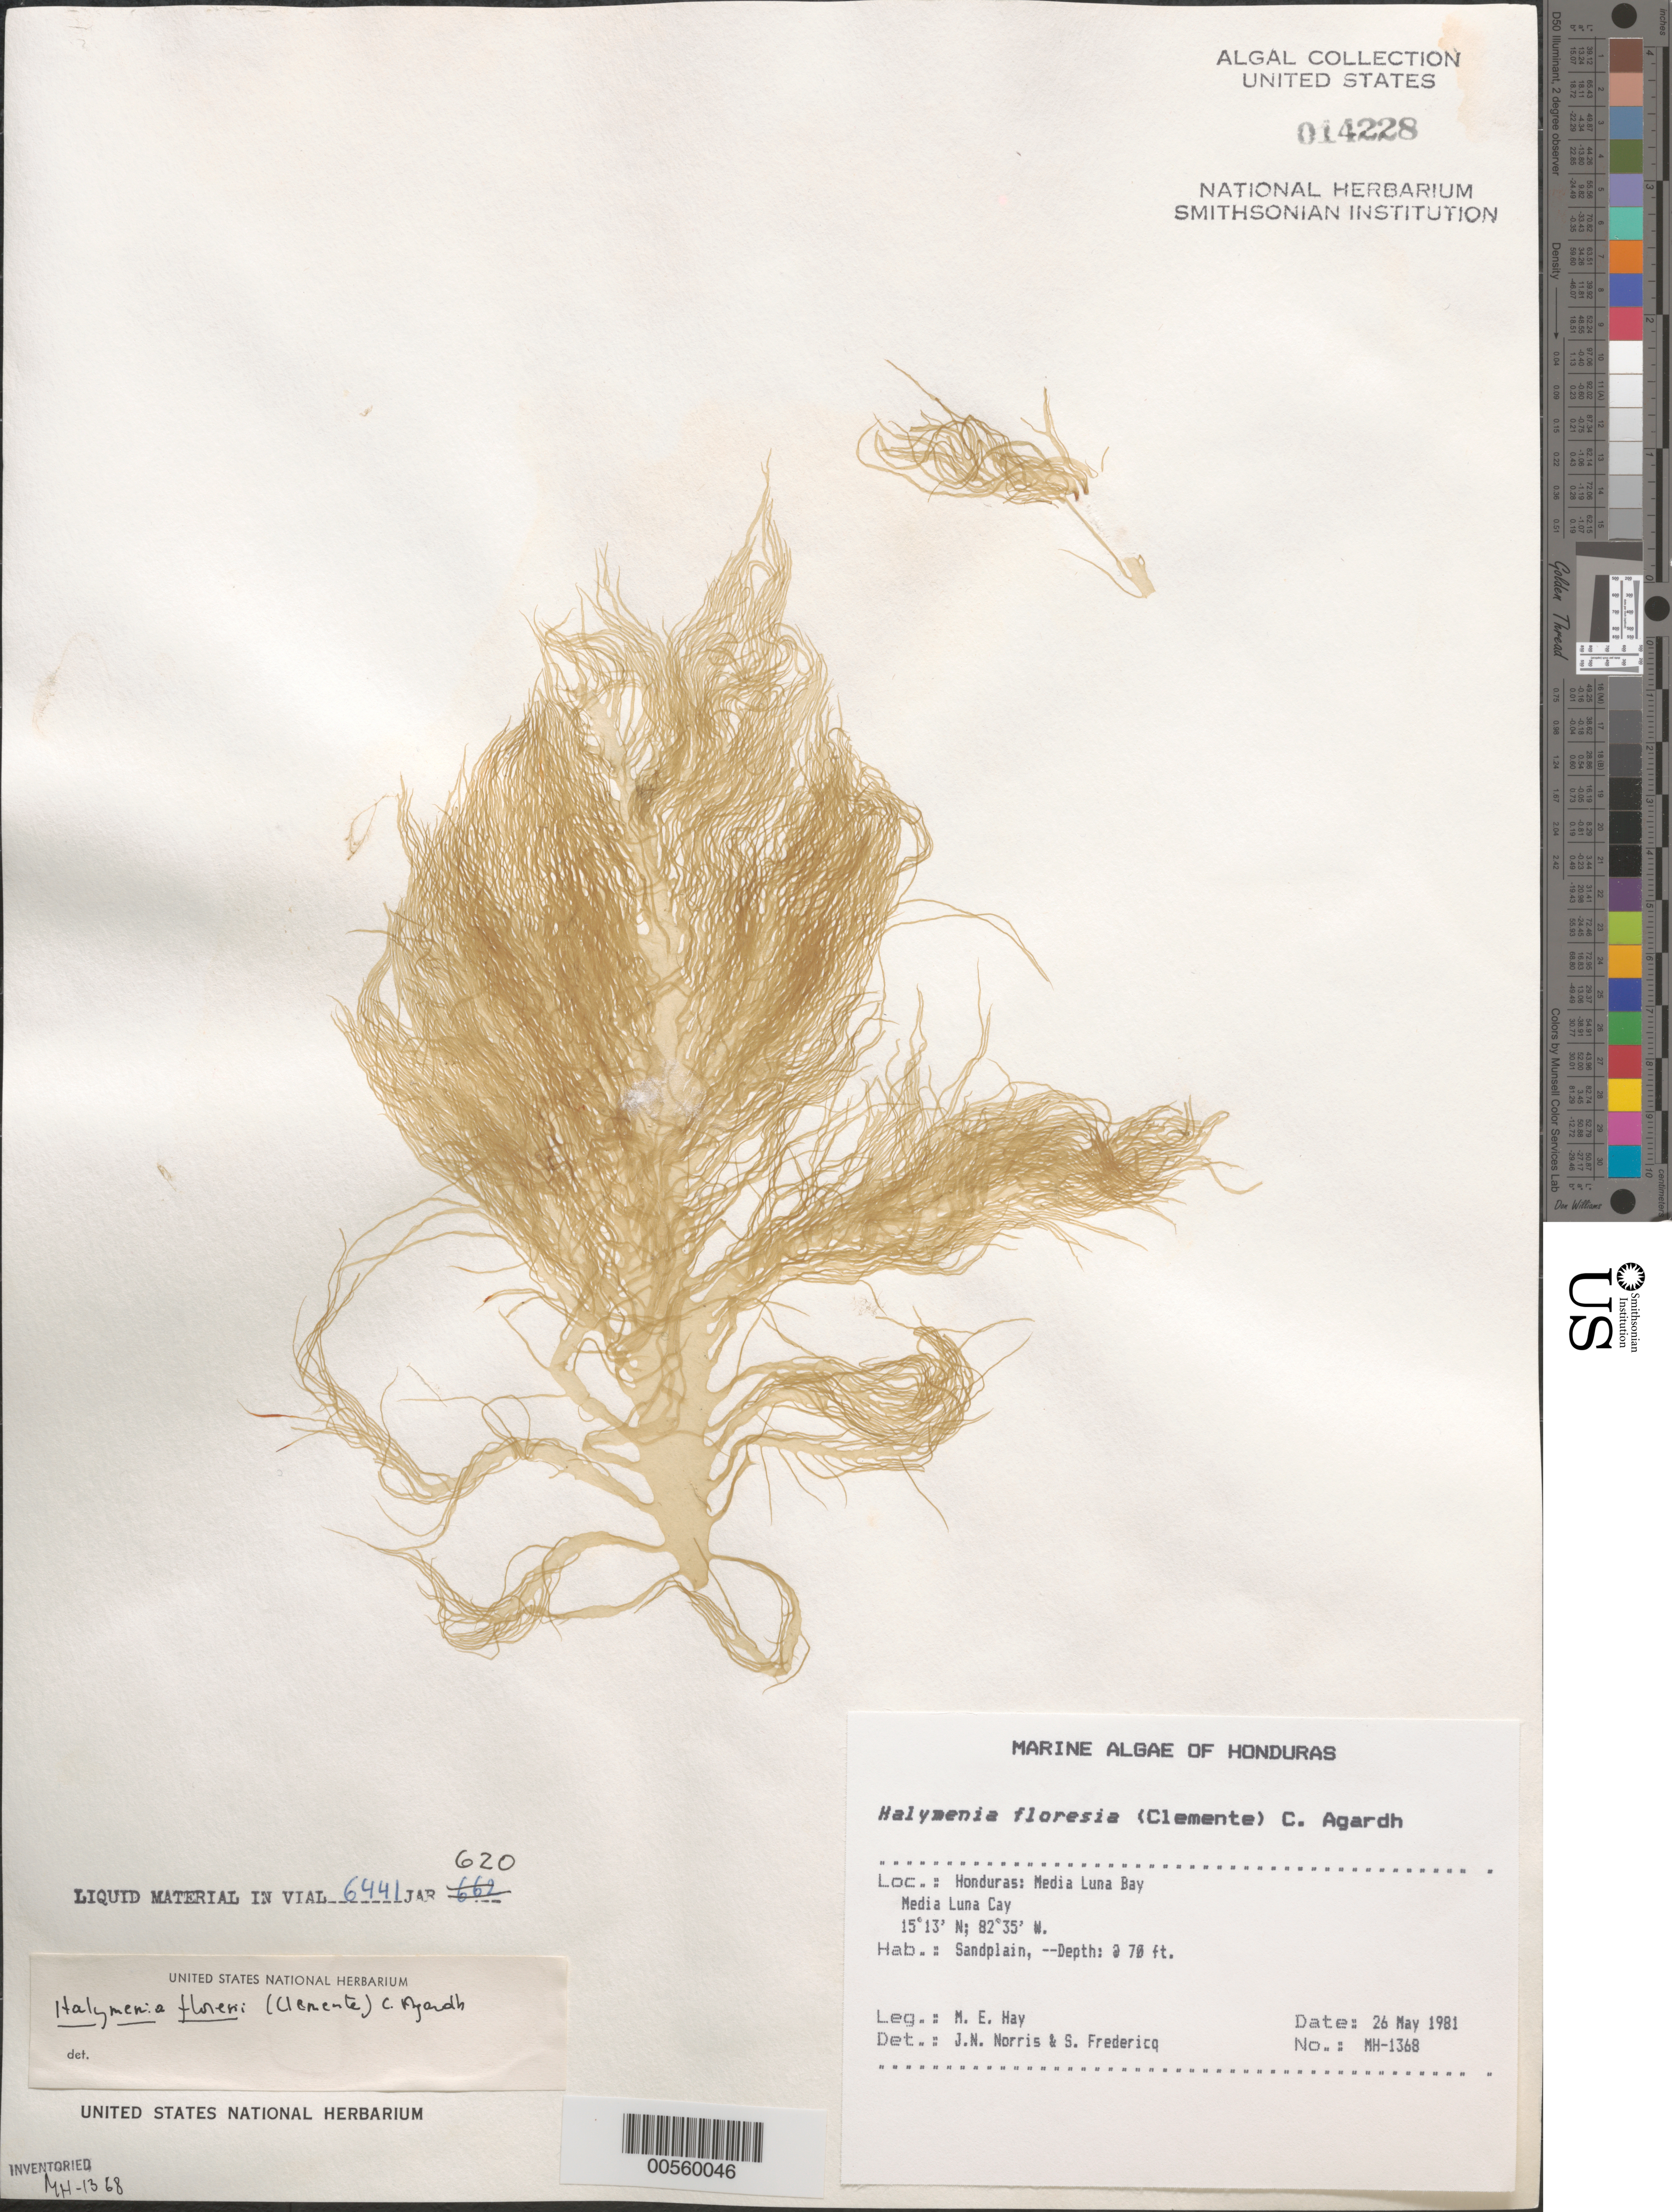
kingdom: Plantae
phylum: Rhodophyta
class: Florideophyceae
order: Halymeniales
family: Halymeniaceae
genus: Halymenia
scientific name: Halymenia floresii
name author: (Clemente) C. Agardh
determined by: Norris, J. N.; Fredericq, S.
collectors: M. E. Hay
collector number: MEH-1368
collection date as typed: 26 May 1981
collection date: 1981-05-26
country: Honduras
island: Media Luna Cay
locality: Media Luna Bay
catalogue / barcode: US 14228